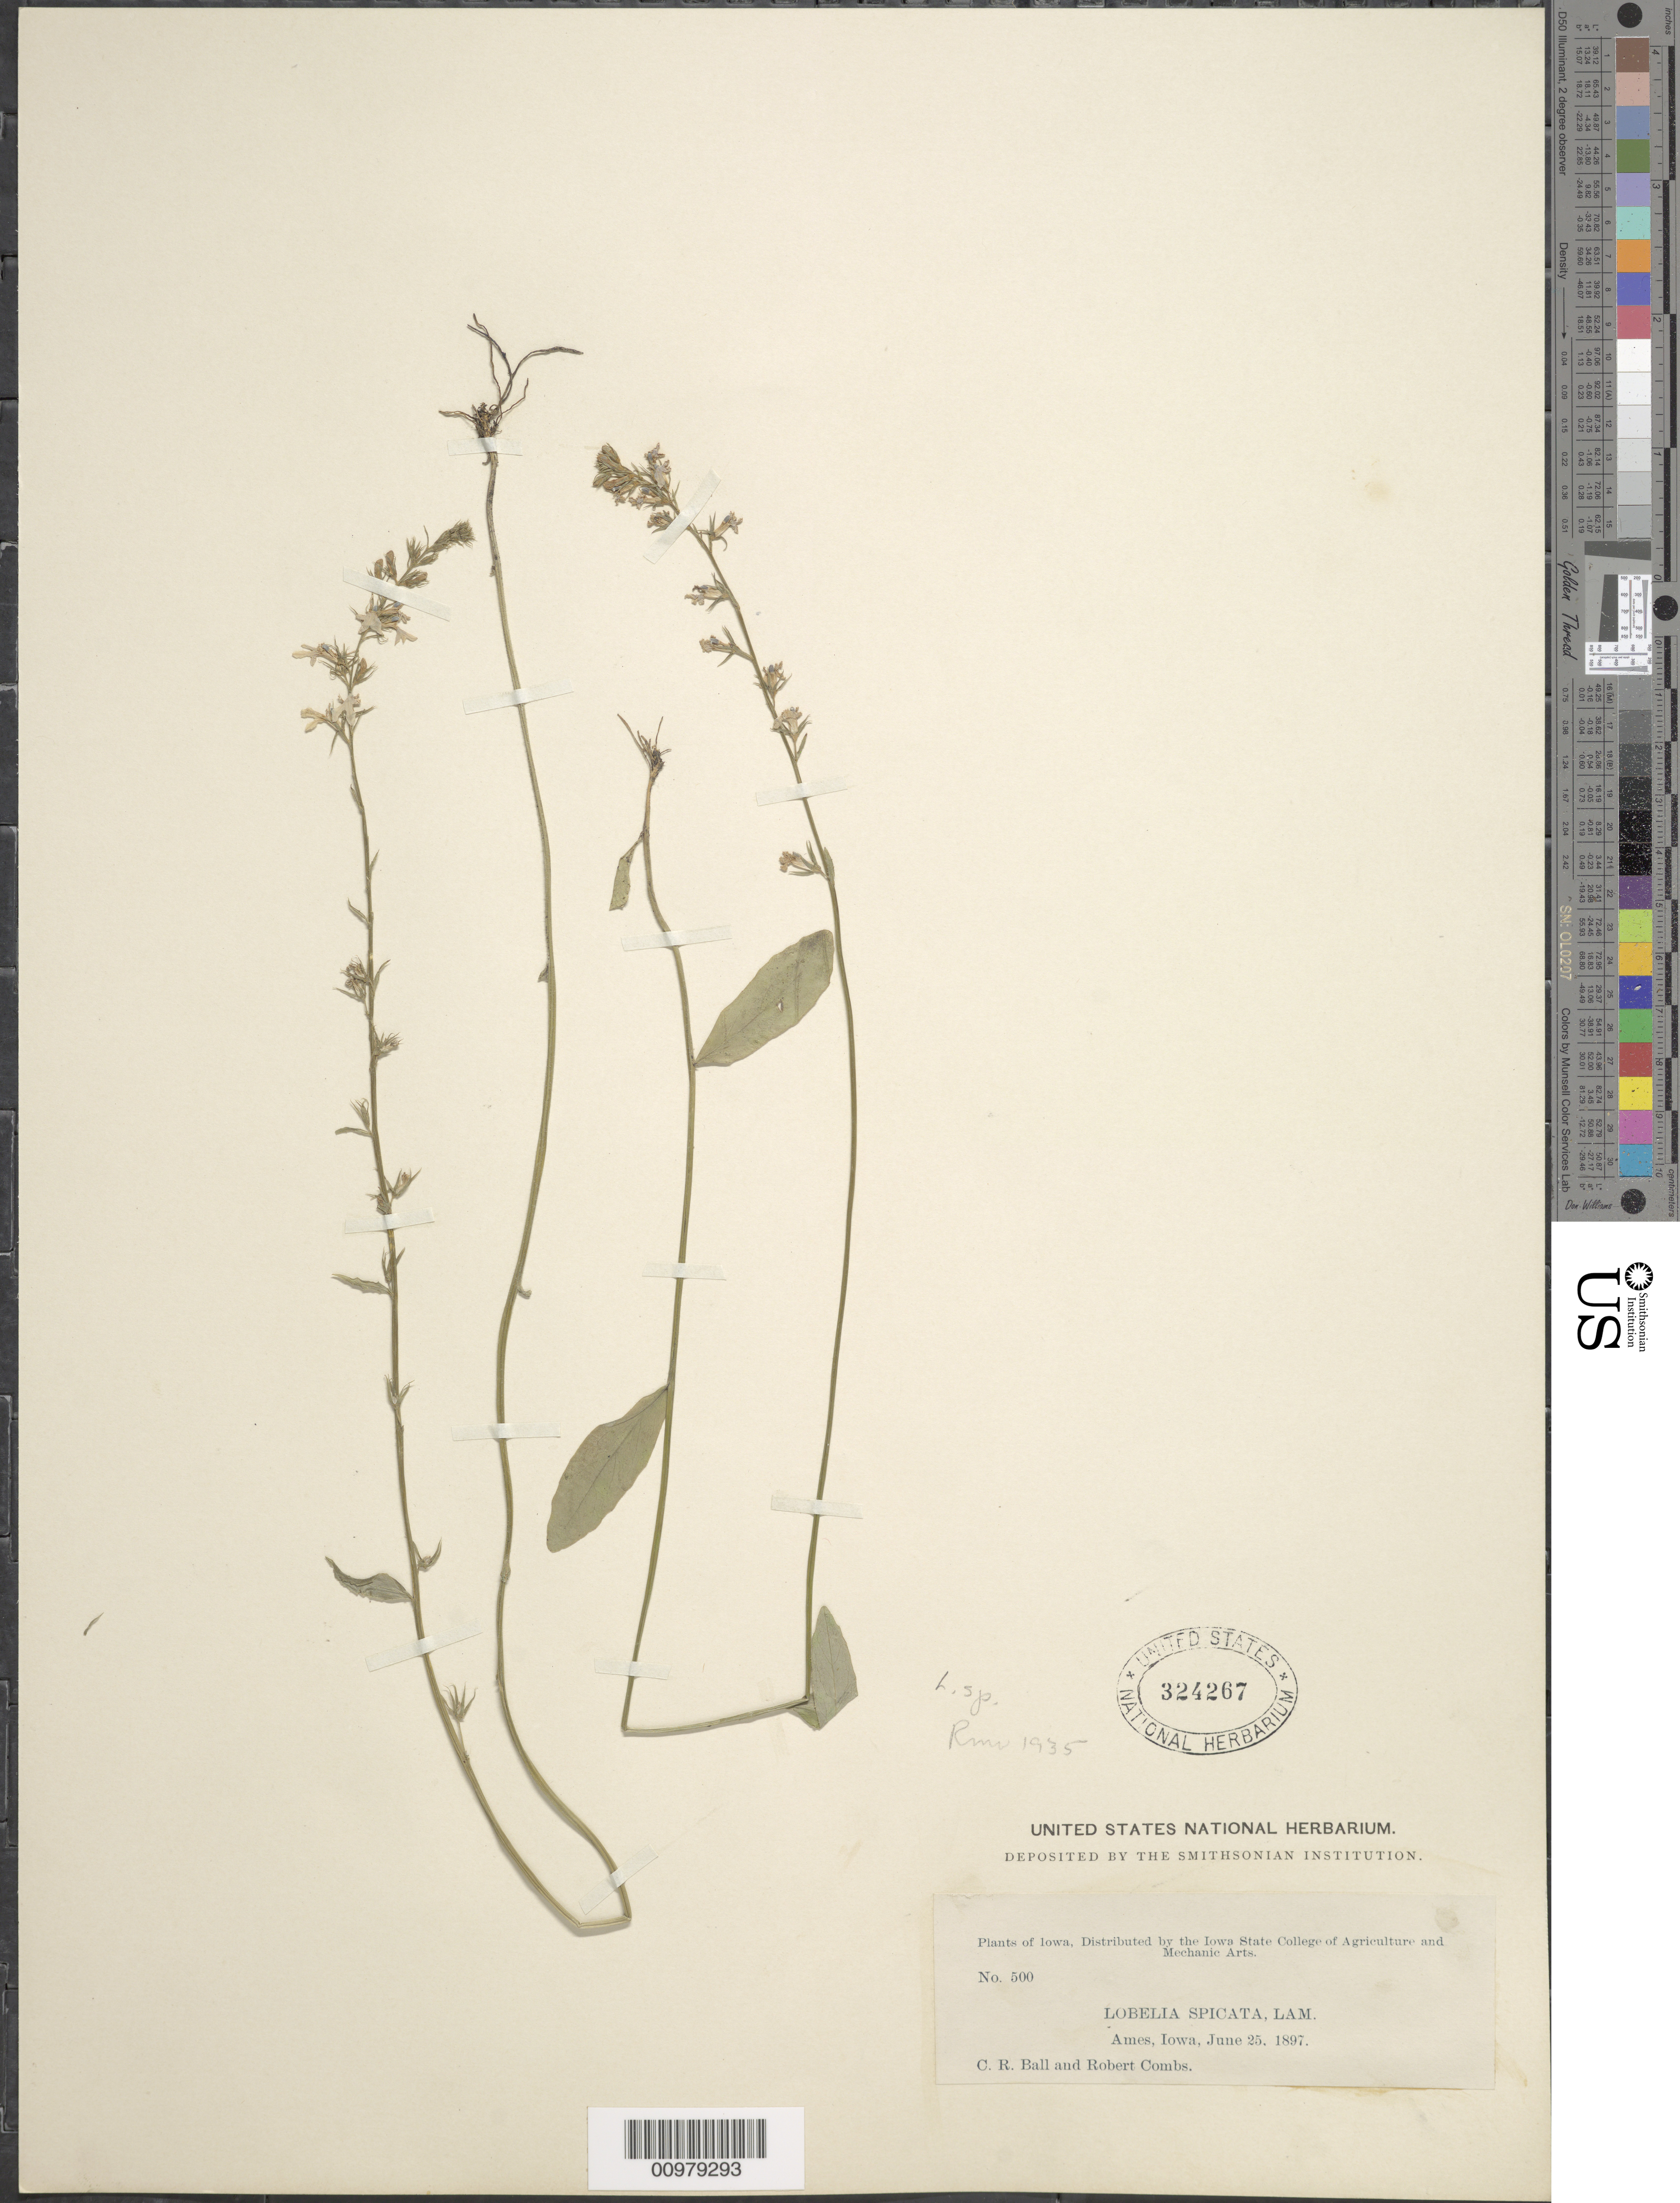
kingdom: Plantae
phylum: Tracheophyta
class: Magnoliopsida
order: Asterales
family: Campanulaceae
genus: Lobelia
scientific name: Lobelia spicata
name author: Lam.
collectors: C. R. Ball & R. Combs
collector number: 500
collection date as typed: June 25, 1897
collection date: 1897-06-25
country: United States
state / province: Iowa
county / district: Story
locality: Ames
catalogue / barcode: US 324267